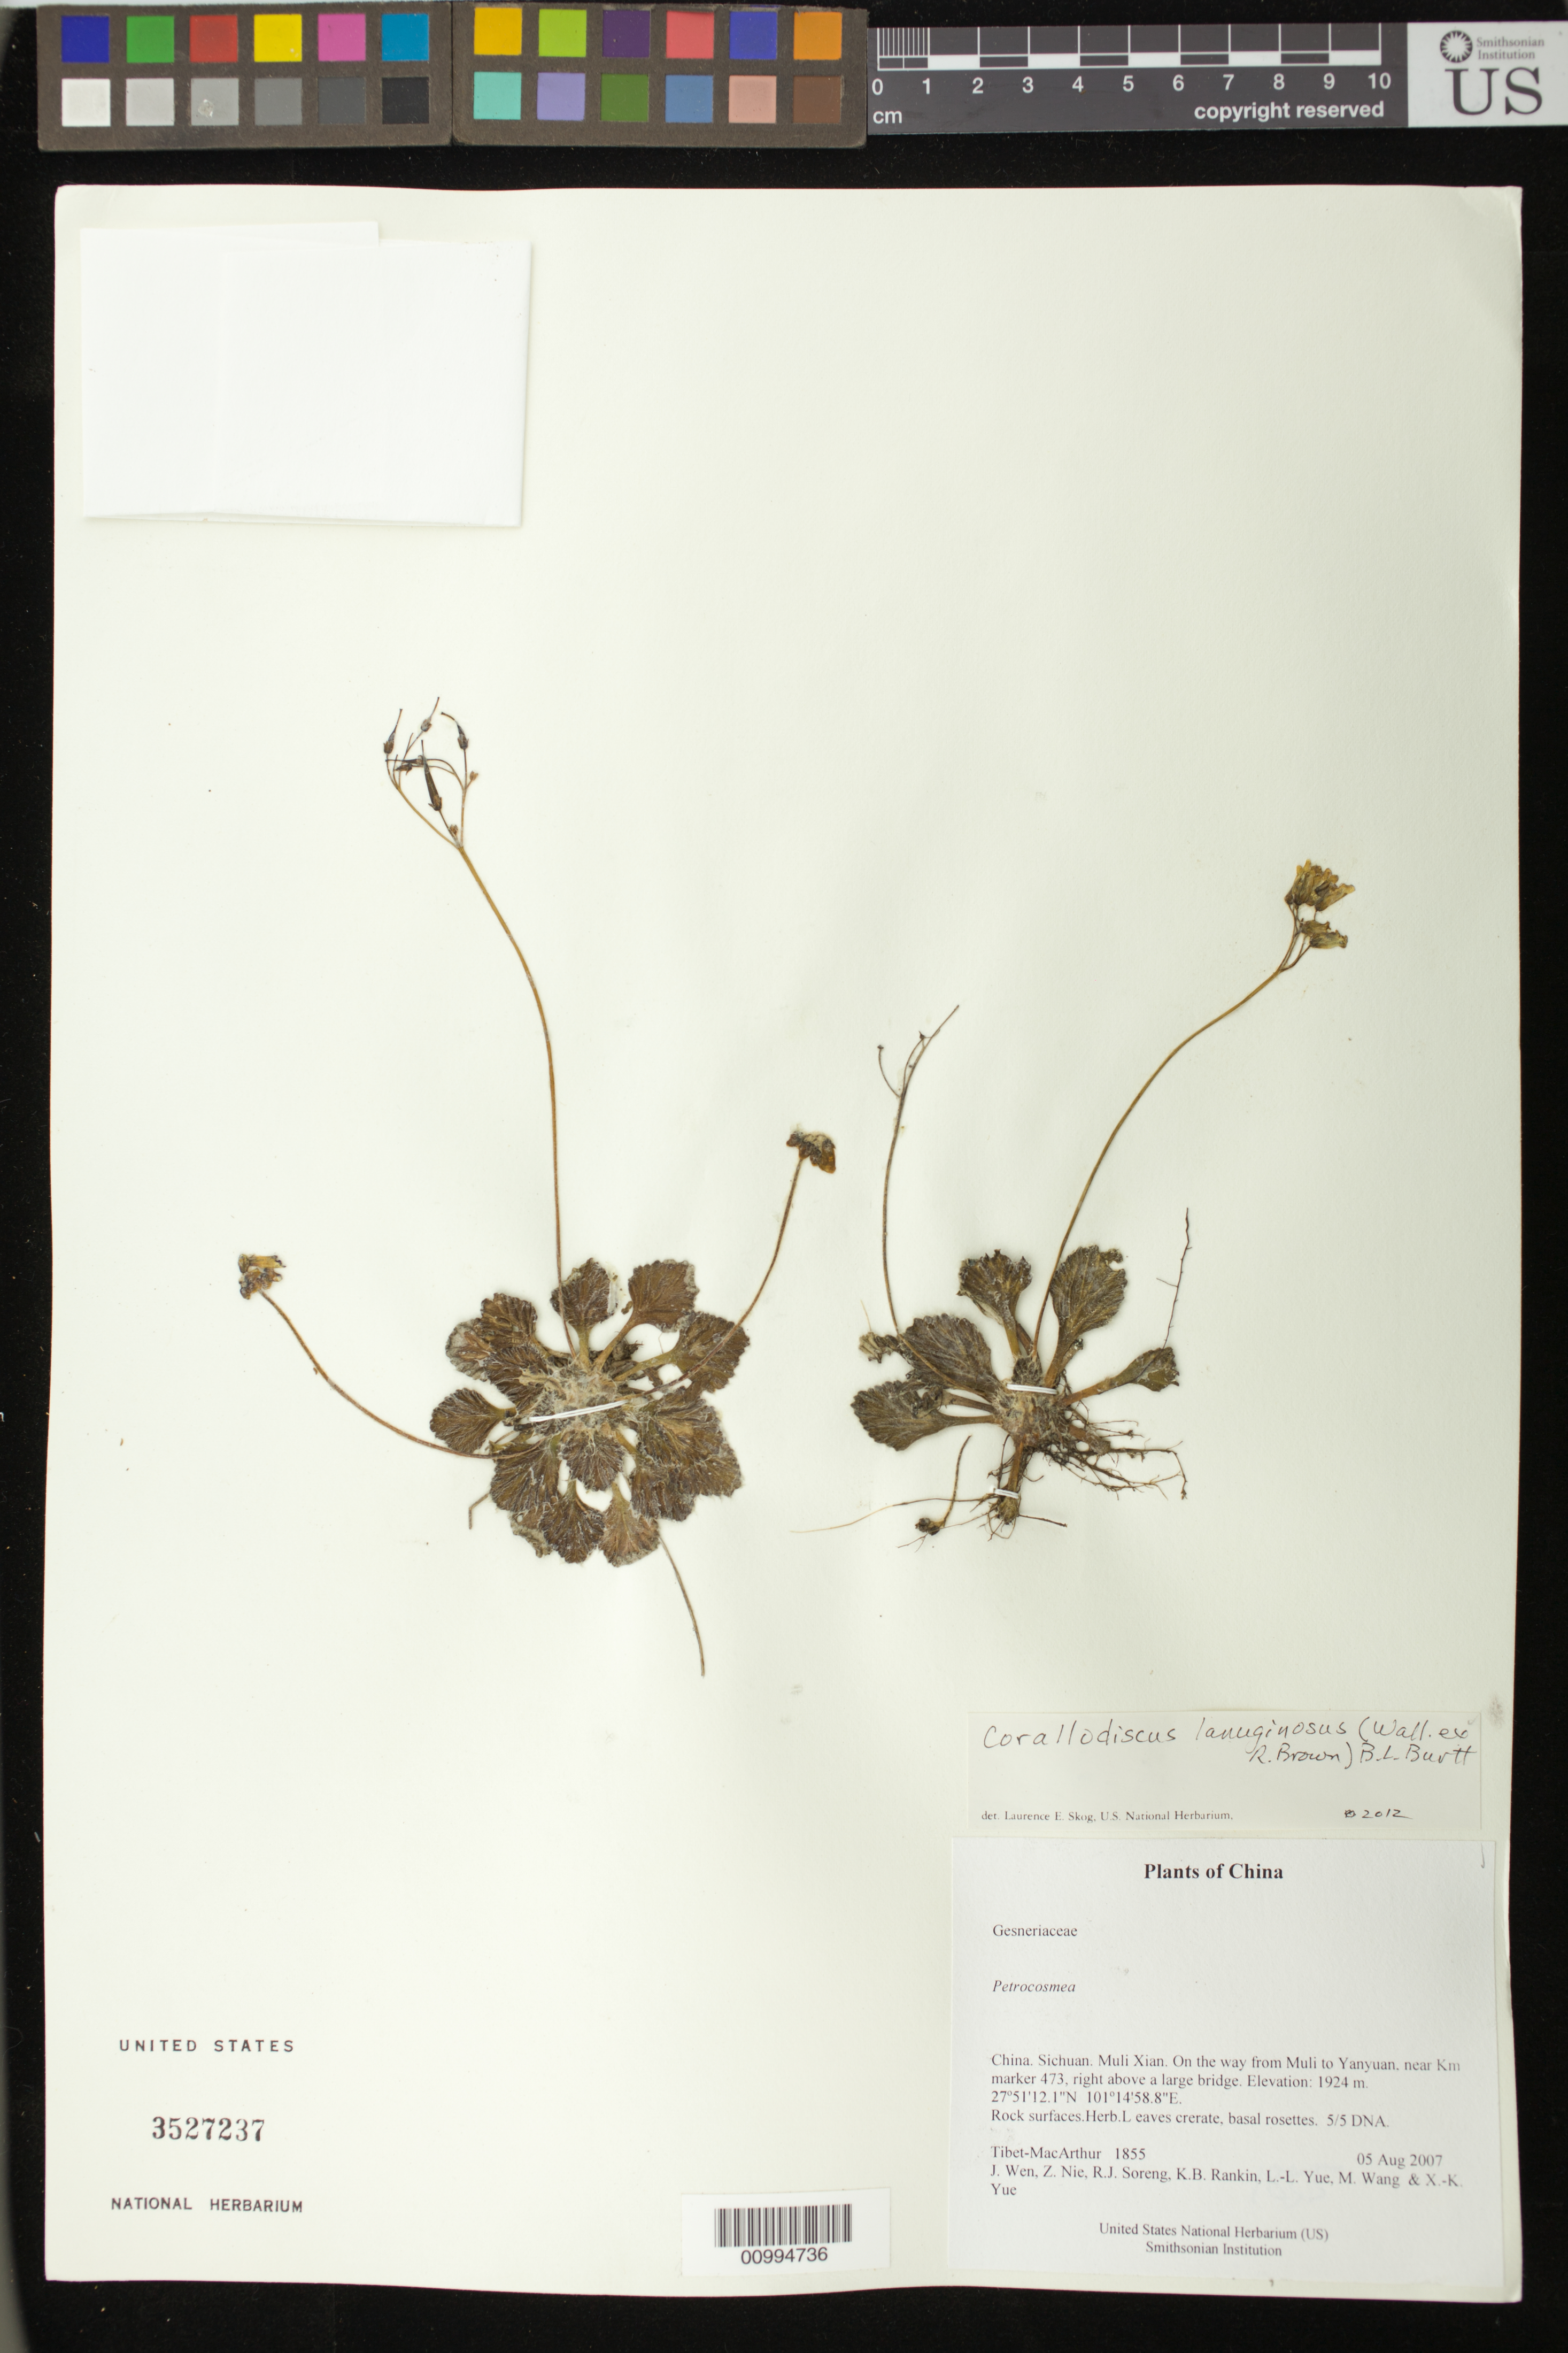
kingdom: Plantae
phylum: Tracheophyta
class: Magnoliopsida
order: Lamiales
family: Gesneriaceae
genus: Petrocosmea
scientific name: Petrocosmea sp.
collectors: Tibet-MacArthur, J. Wen, Z. Nie, R. J. Soreng, K. Rankin, L. Yue, M. Wang & X. Yue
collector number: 1855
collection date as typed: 05 Aug 2007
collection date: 2007-08-05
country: China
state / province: Sichuan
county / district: Muli Xian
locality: On the way from Muli to Yanyuan, near Km marker 473, right above a large bridge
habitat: Rock surfaces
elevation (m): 1924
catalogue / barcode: US 3527237